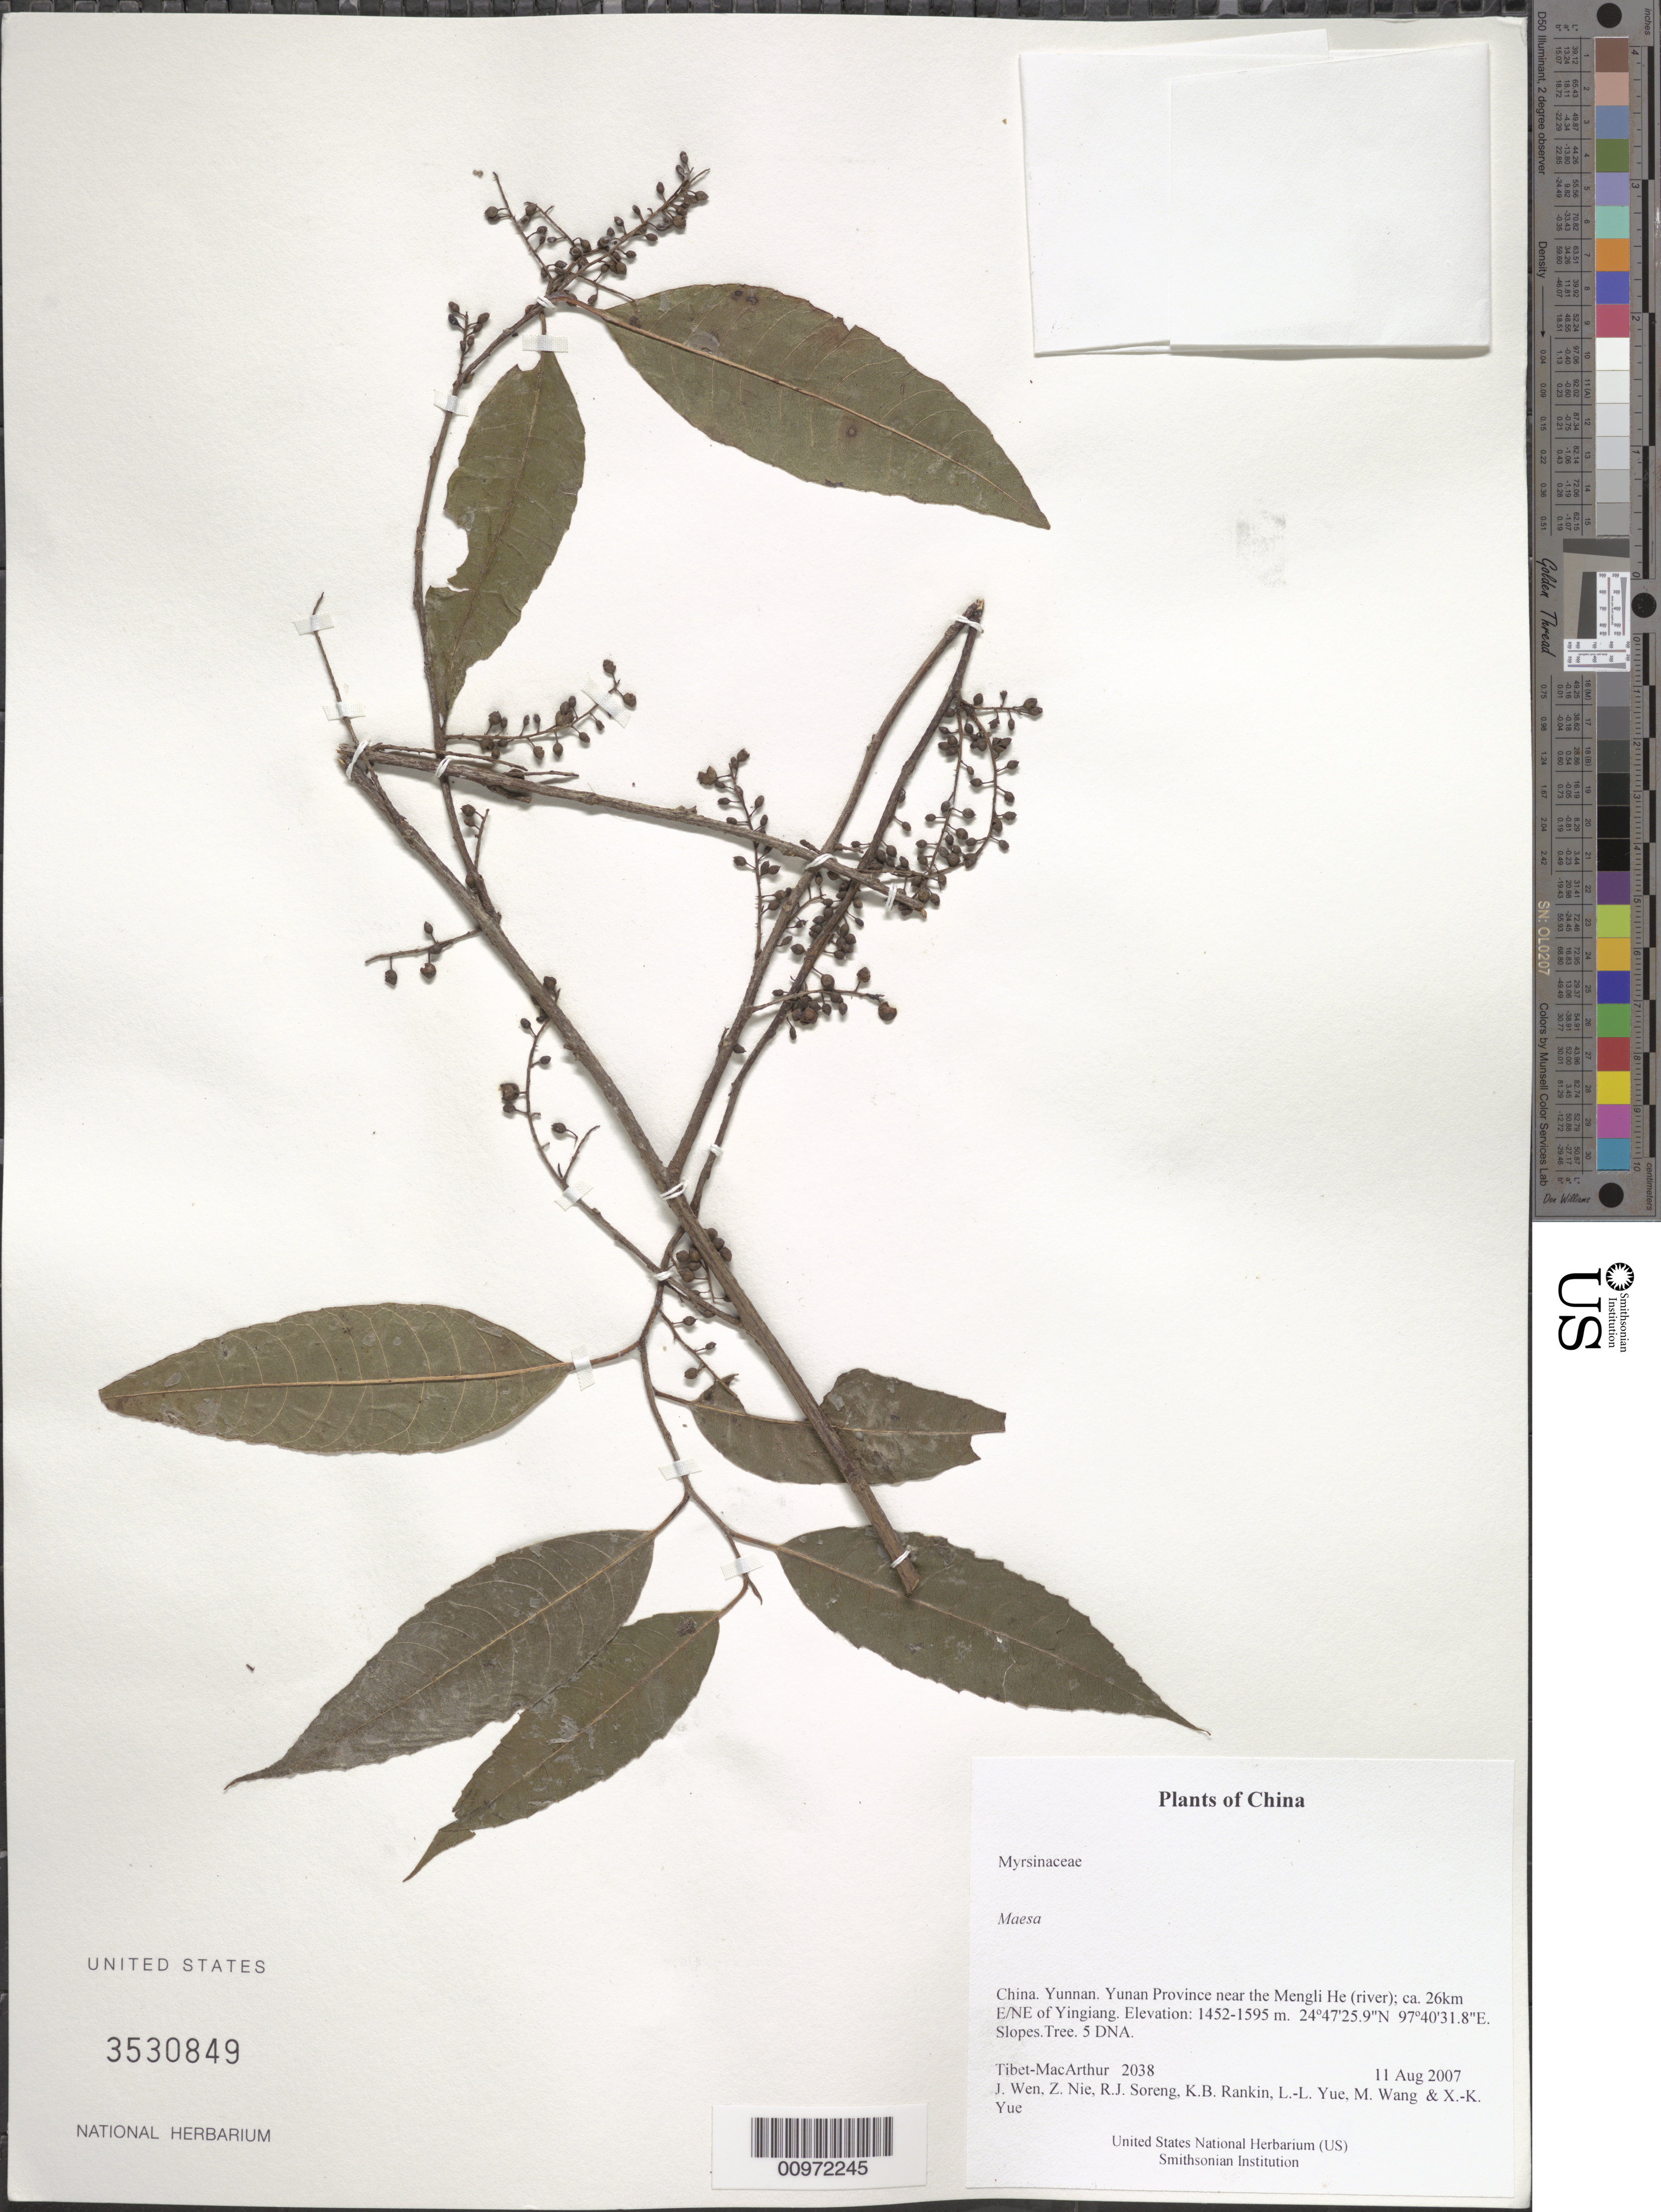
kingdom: Plantae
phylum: Tracheophyta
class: Magnoliopsida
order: Ericales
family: Primulaceae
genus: Maesa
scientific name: Maesa sp.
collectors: Tibet-MacArthur, J. Wen, Z. Nie, R. J. Soreng, K. Rankin, L. Yue, M. Wang & X. Yue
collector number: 2038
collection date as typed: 11 Aug 2007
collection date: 2007-08-11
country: China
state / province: Yunnan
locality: Yunan Province near the Mengli He (river); ca. 26km E/NE of Yingiang.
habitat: Slopes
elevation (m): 1452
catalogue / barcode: US 3530849